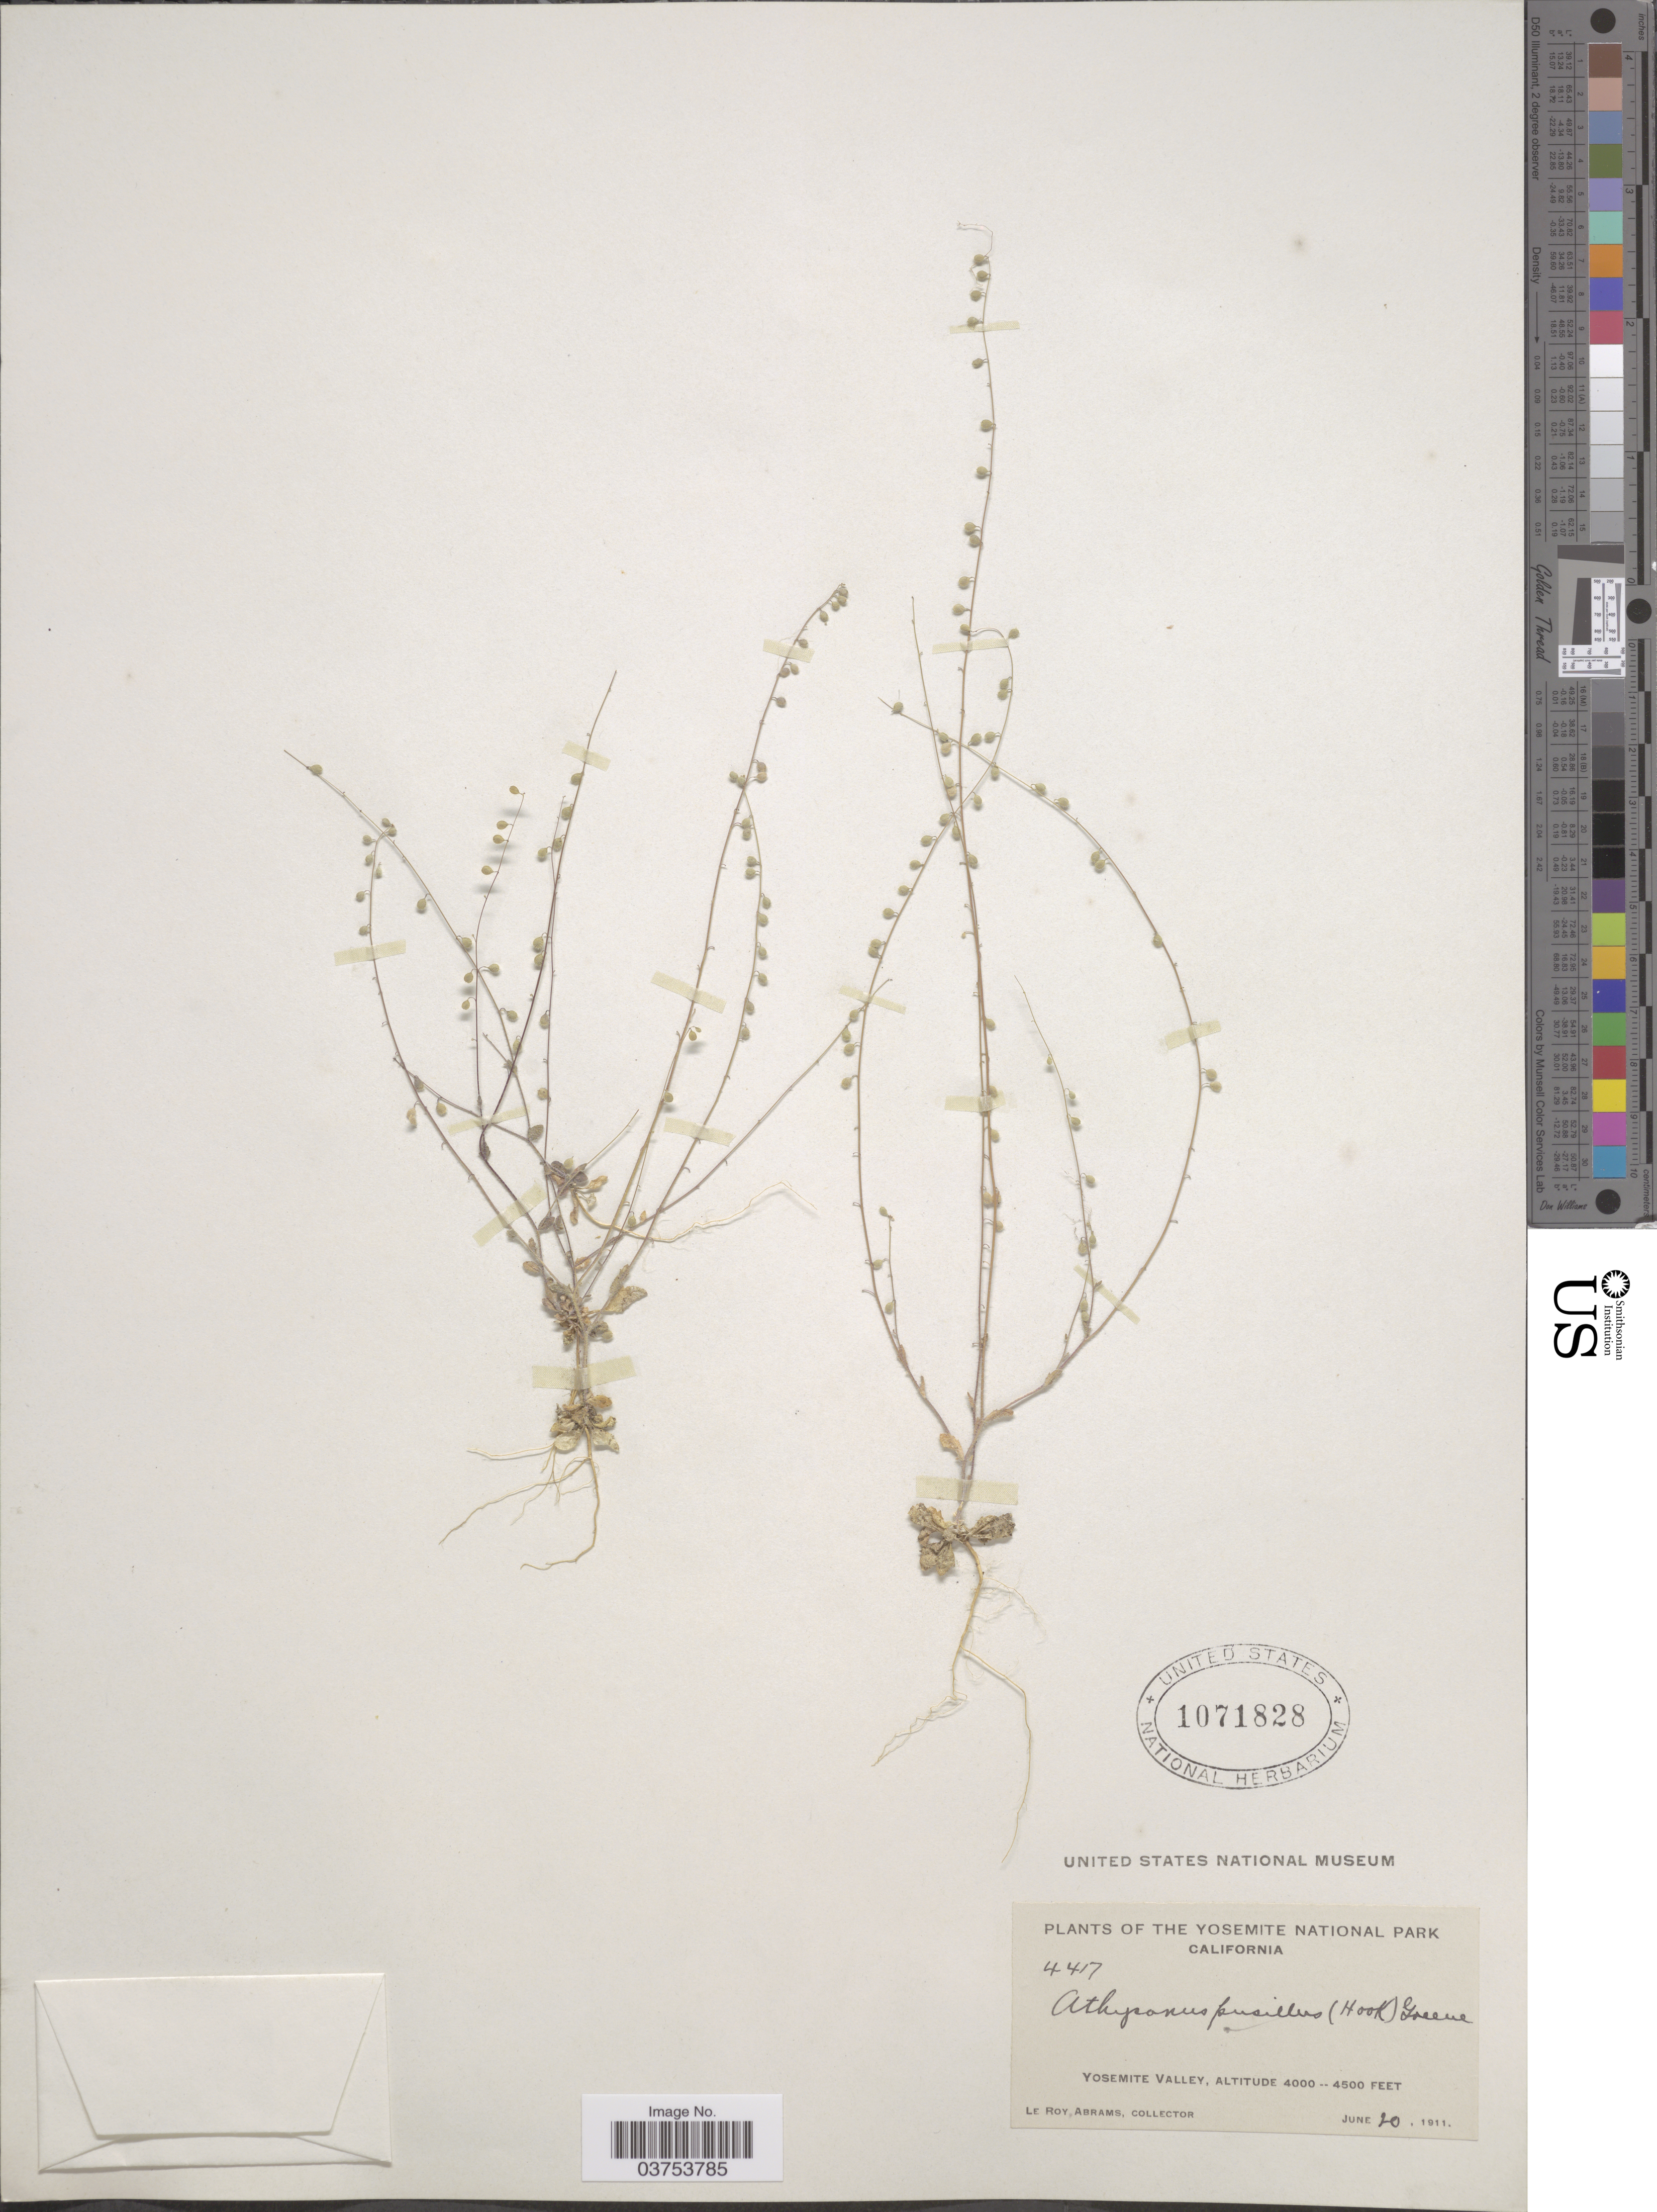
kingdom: Plantae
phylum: Tracheophyta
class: Magnoliopsida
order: Brassicales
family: Brassicaceae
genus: Athysanus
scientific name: Athysanus pusillus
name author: (Hook.) Greene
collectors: L. Abrams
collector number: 4417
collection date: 1911-06-20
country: United States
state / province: California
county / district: Mariposa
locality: The Yosemite National Park. Yosemite Valley.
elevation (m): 1219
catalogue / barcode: US 1071828